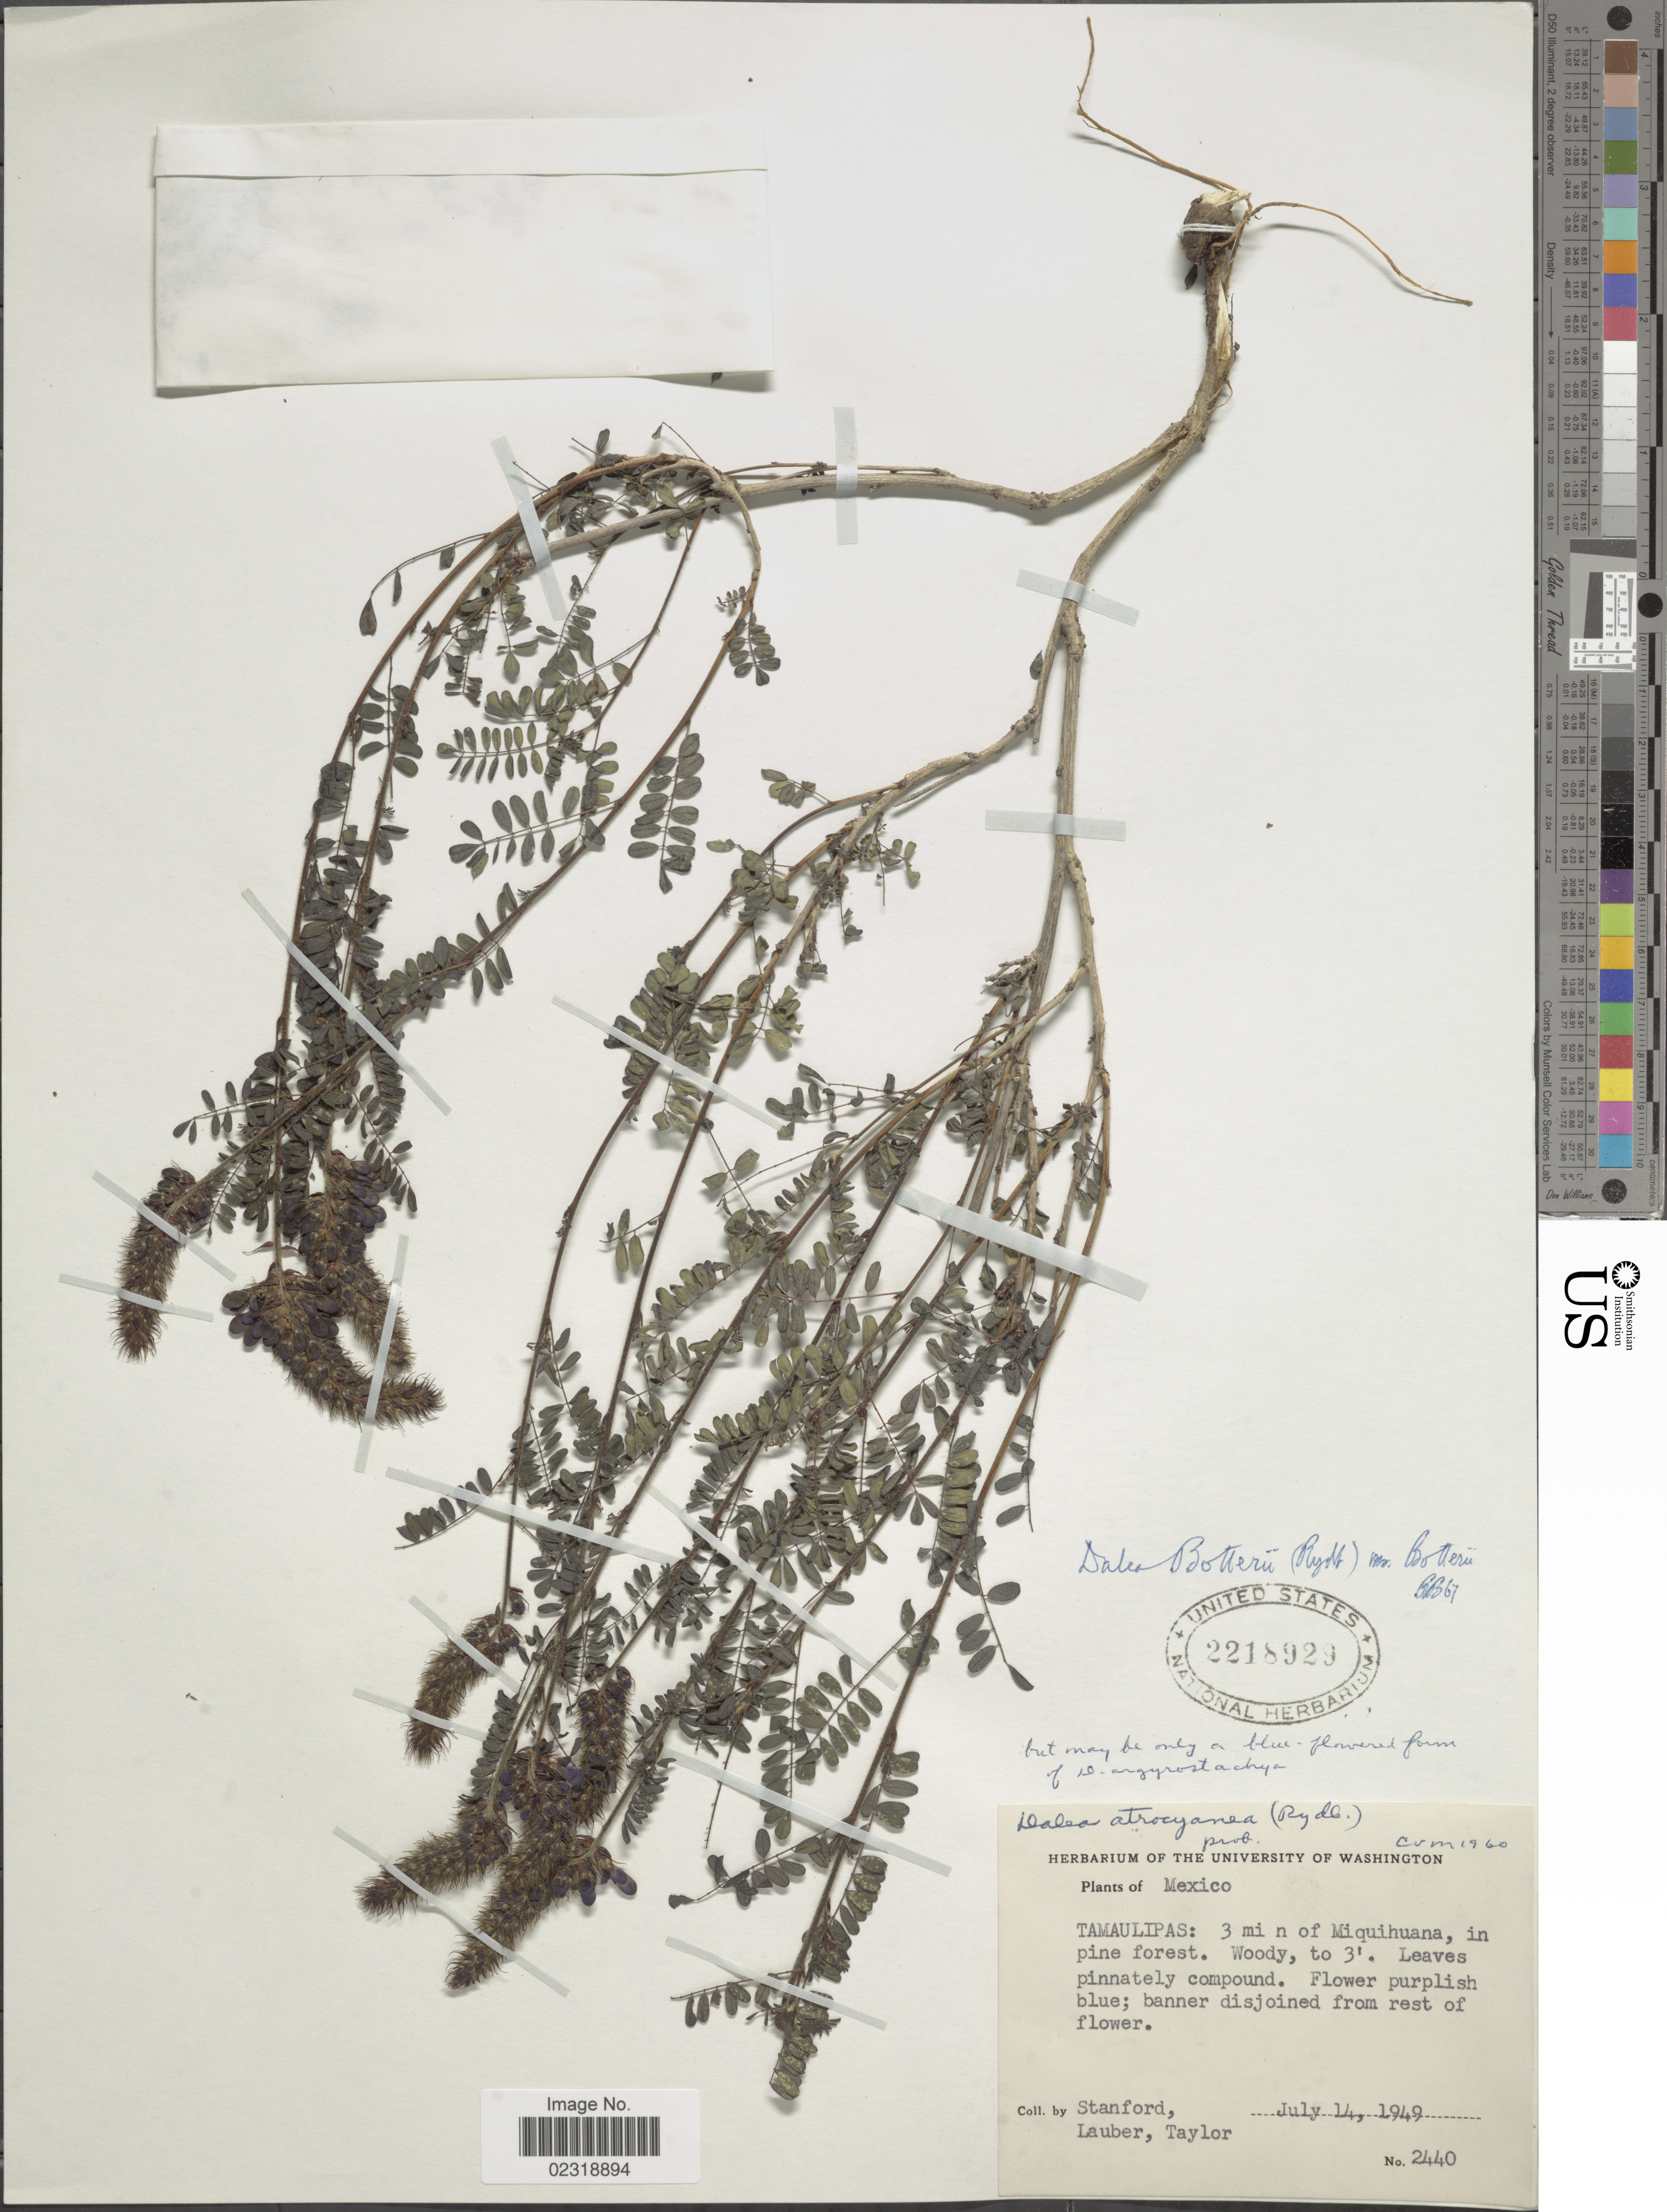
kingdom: Plantae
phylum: Tracheophyta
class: Magnoliopsida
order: Fabales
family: Fabaceae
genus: Dalea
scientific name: Dalea botterii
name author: (Rydb.) Barneby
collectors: -. Stanford, Lauber, -- & -- Taylor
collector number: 2440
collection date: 1949-07-14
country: Mexico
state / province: Tamaulipas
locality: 3 mi n of Miquihuana.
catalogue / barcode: US 2218929